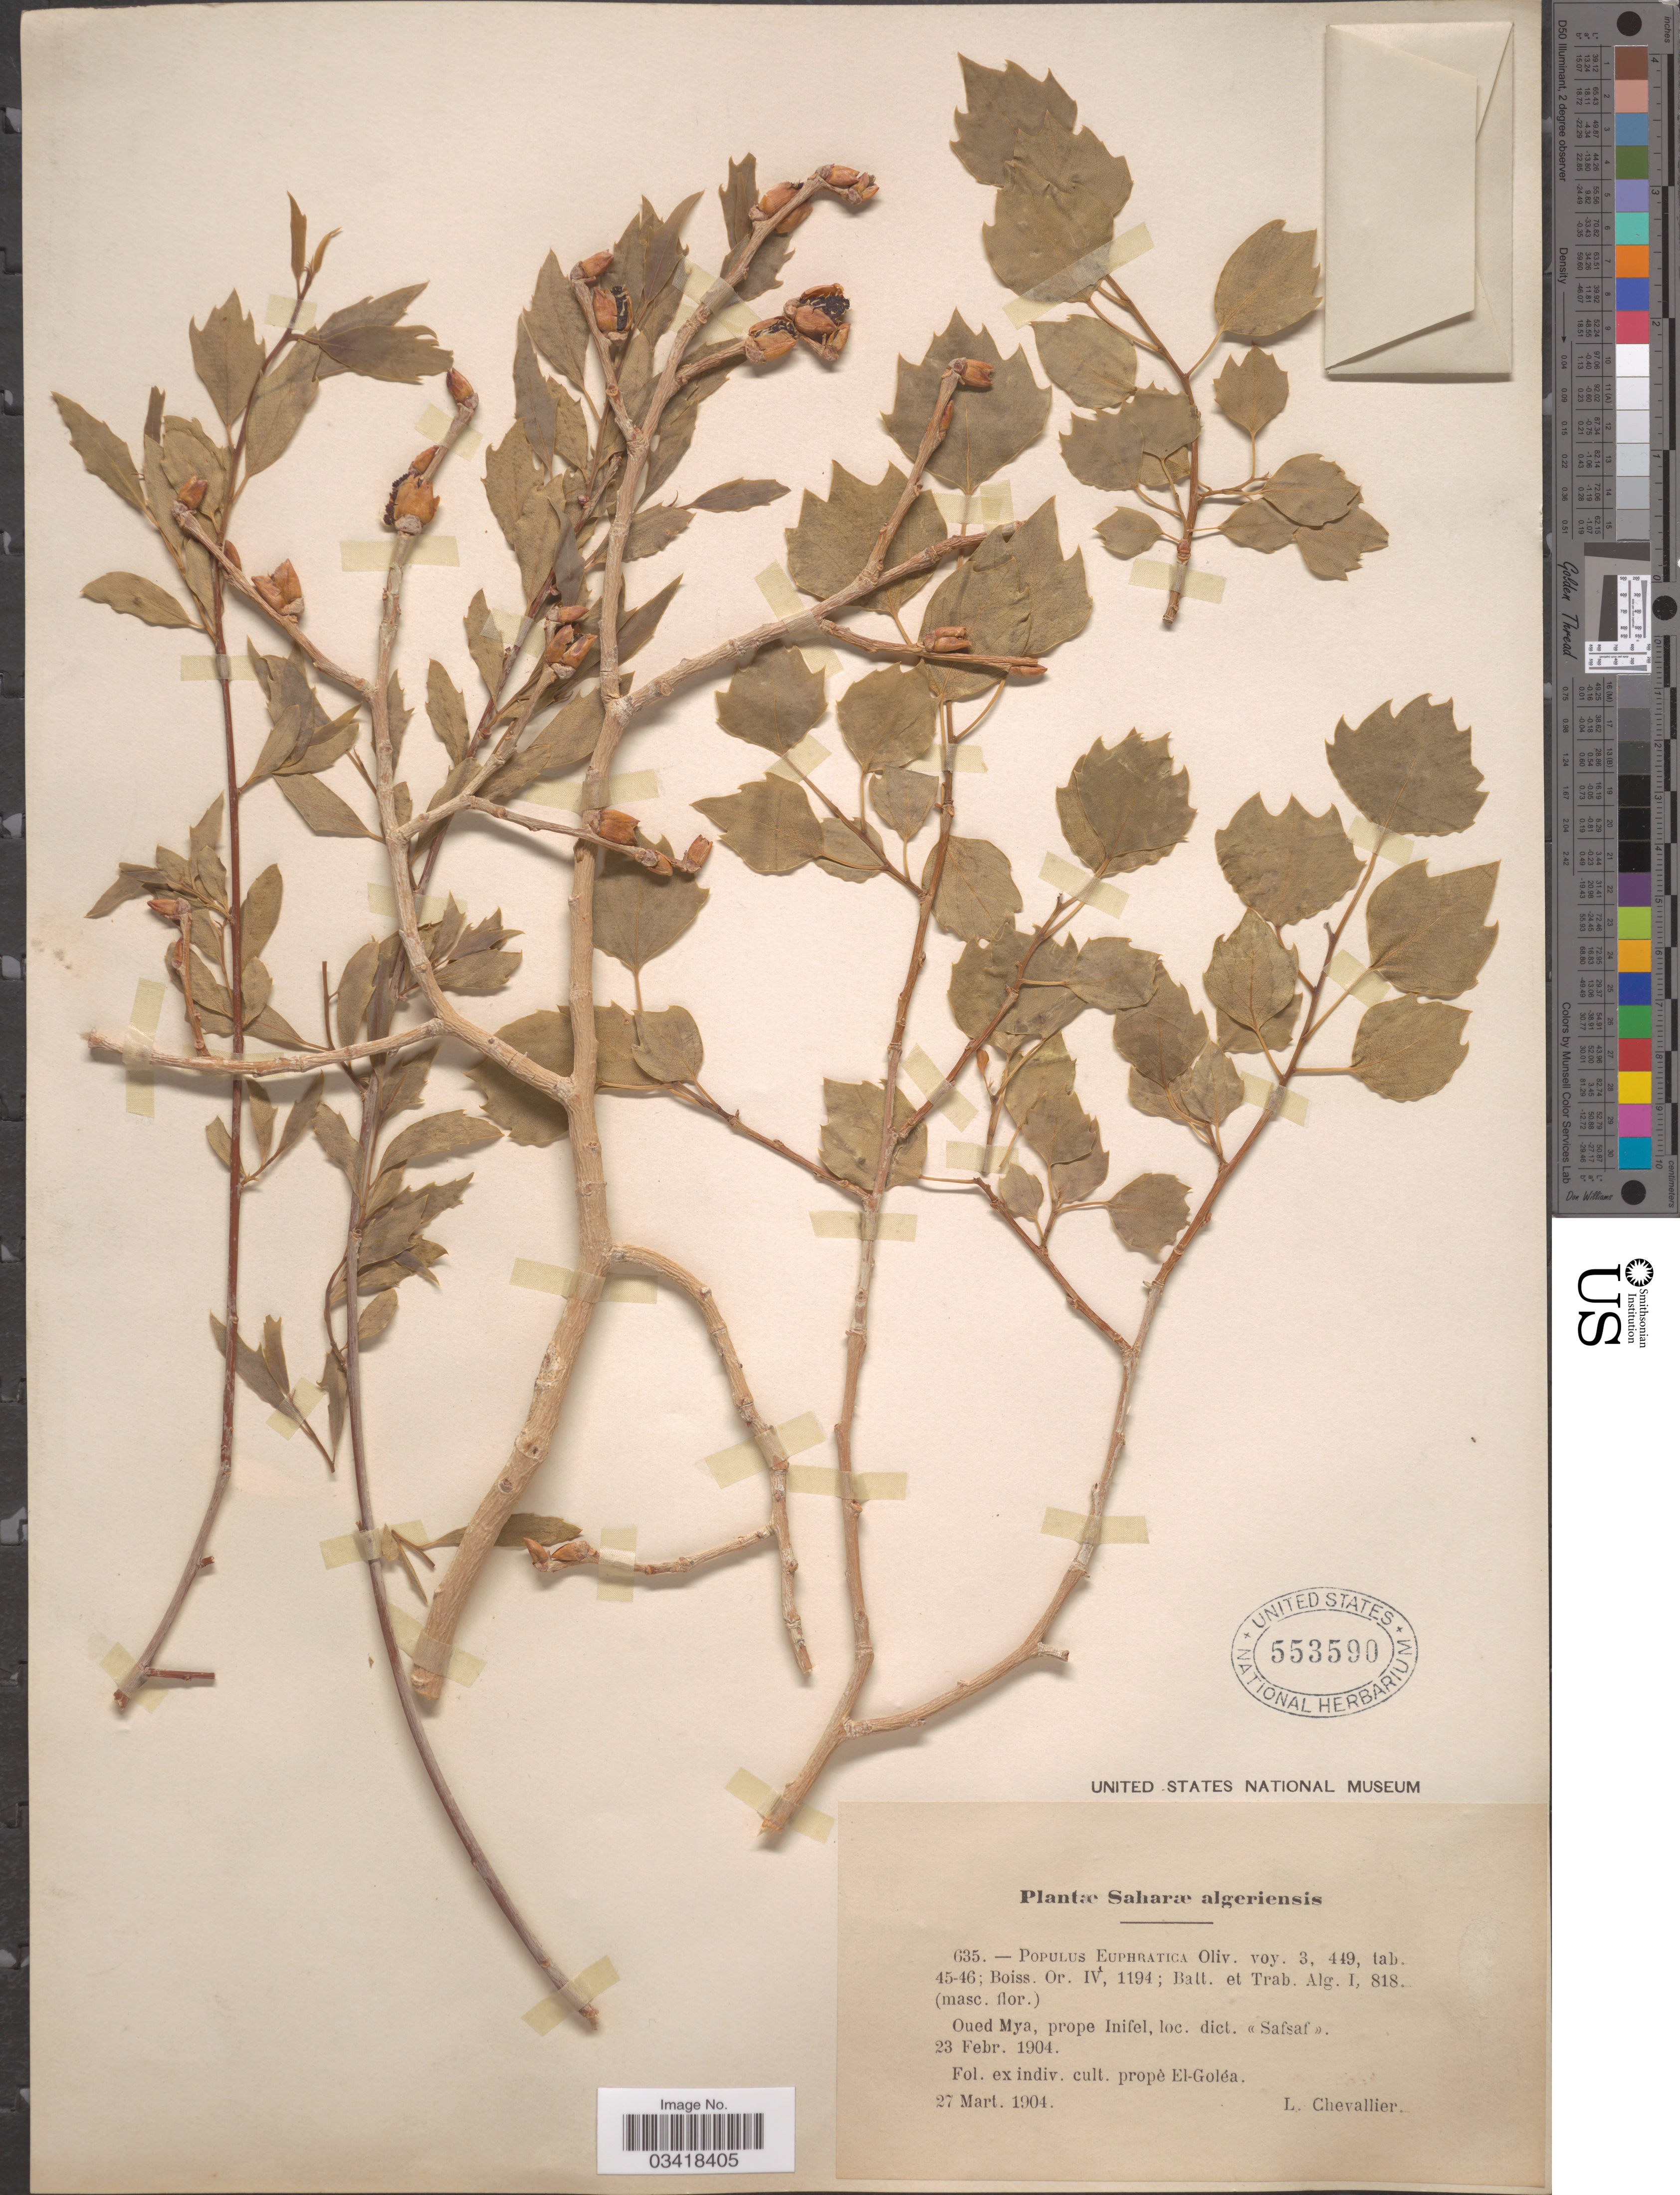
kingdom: Plantae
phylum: Tracheophyta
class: Magnoliopsida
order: Malpighiales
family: Salicaceae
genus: Populus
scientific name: Populus euphratica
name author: Oliv.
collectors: L. Chevallier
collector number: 635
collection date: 1904-03-27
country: Algeria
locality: Prope El-Goléa.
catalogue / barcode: US 553590